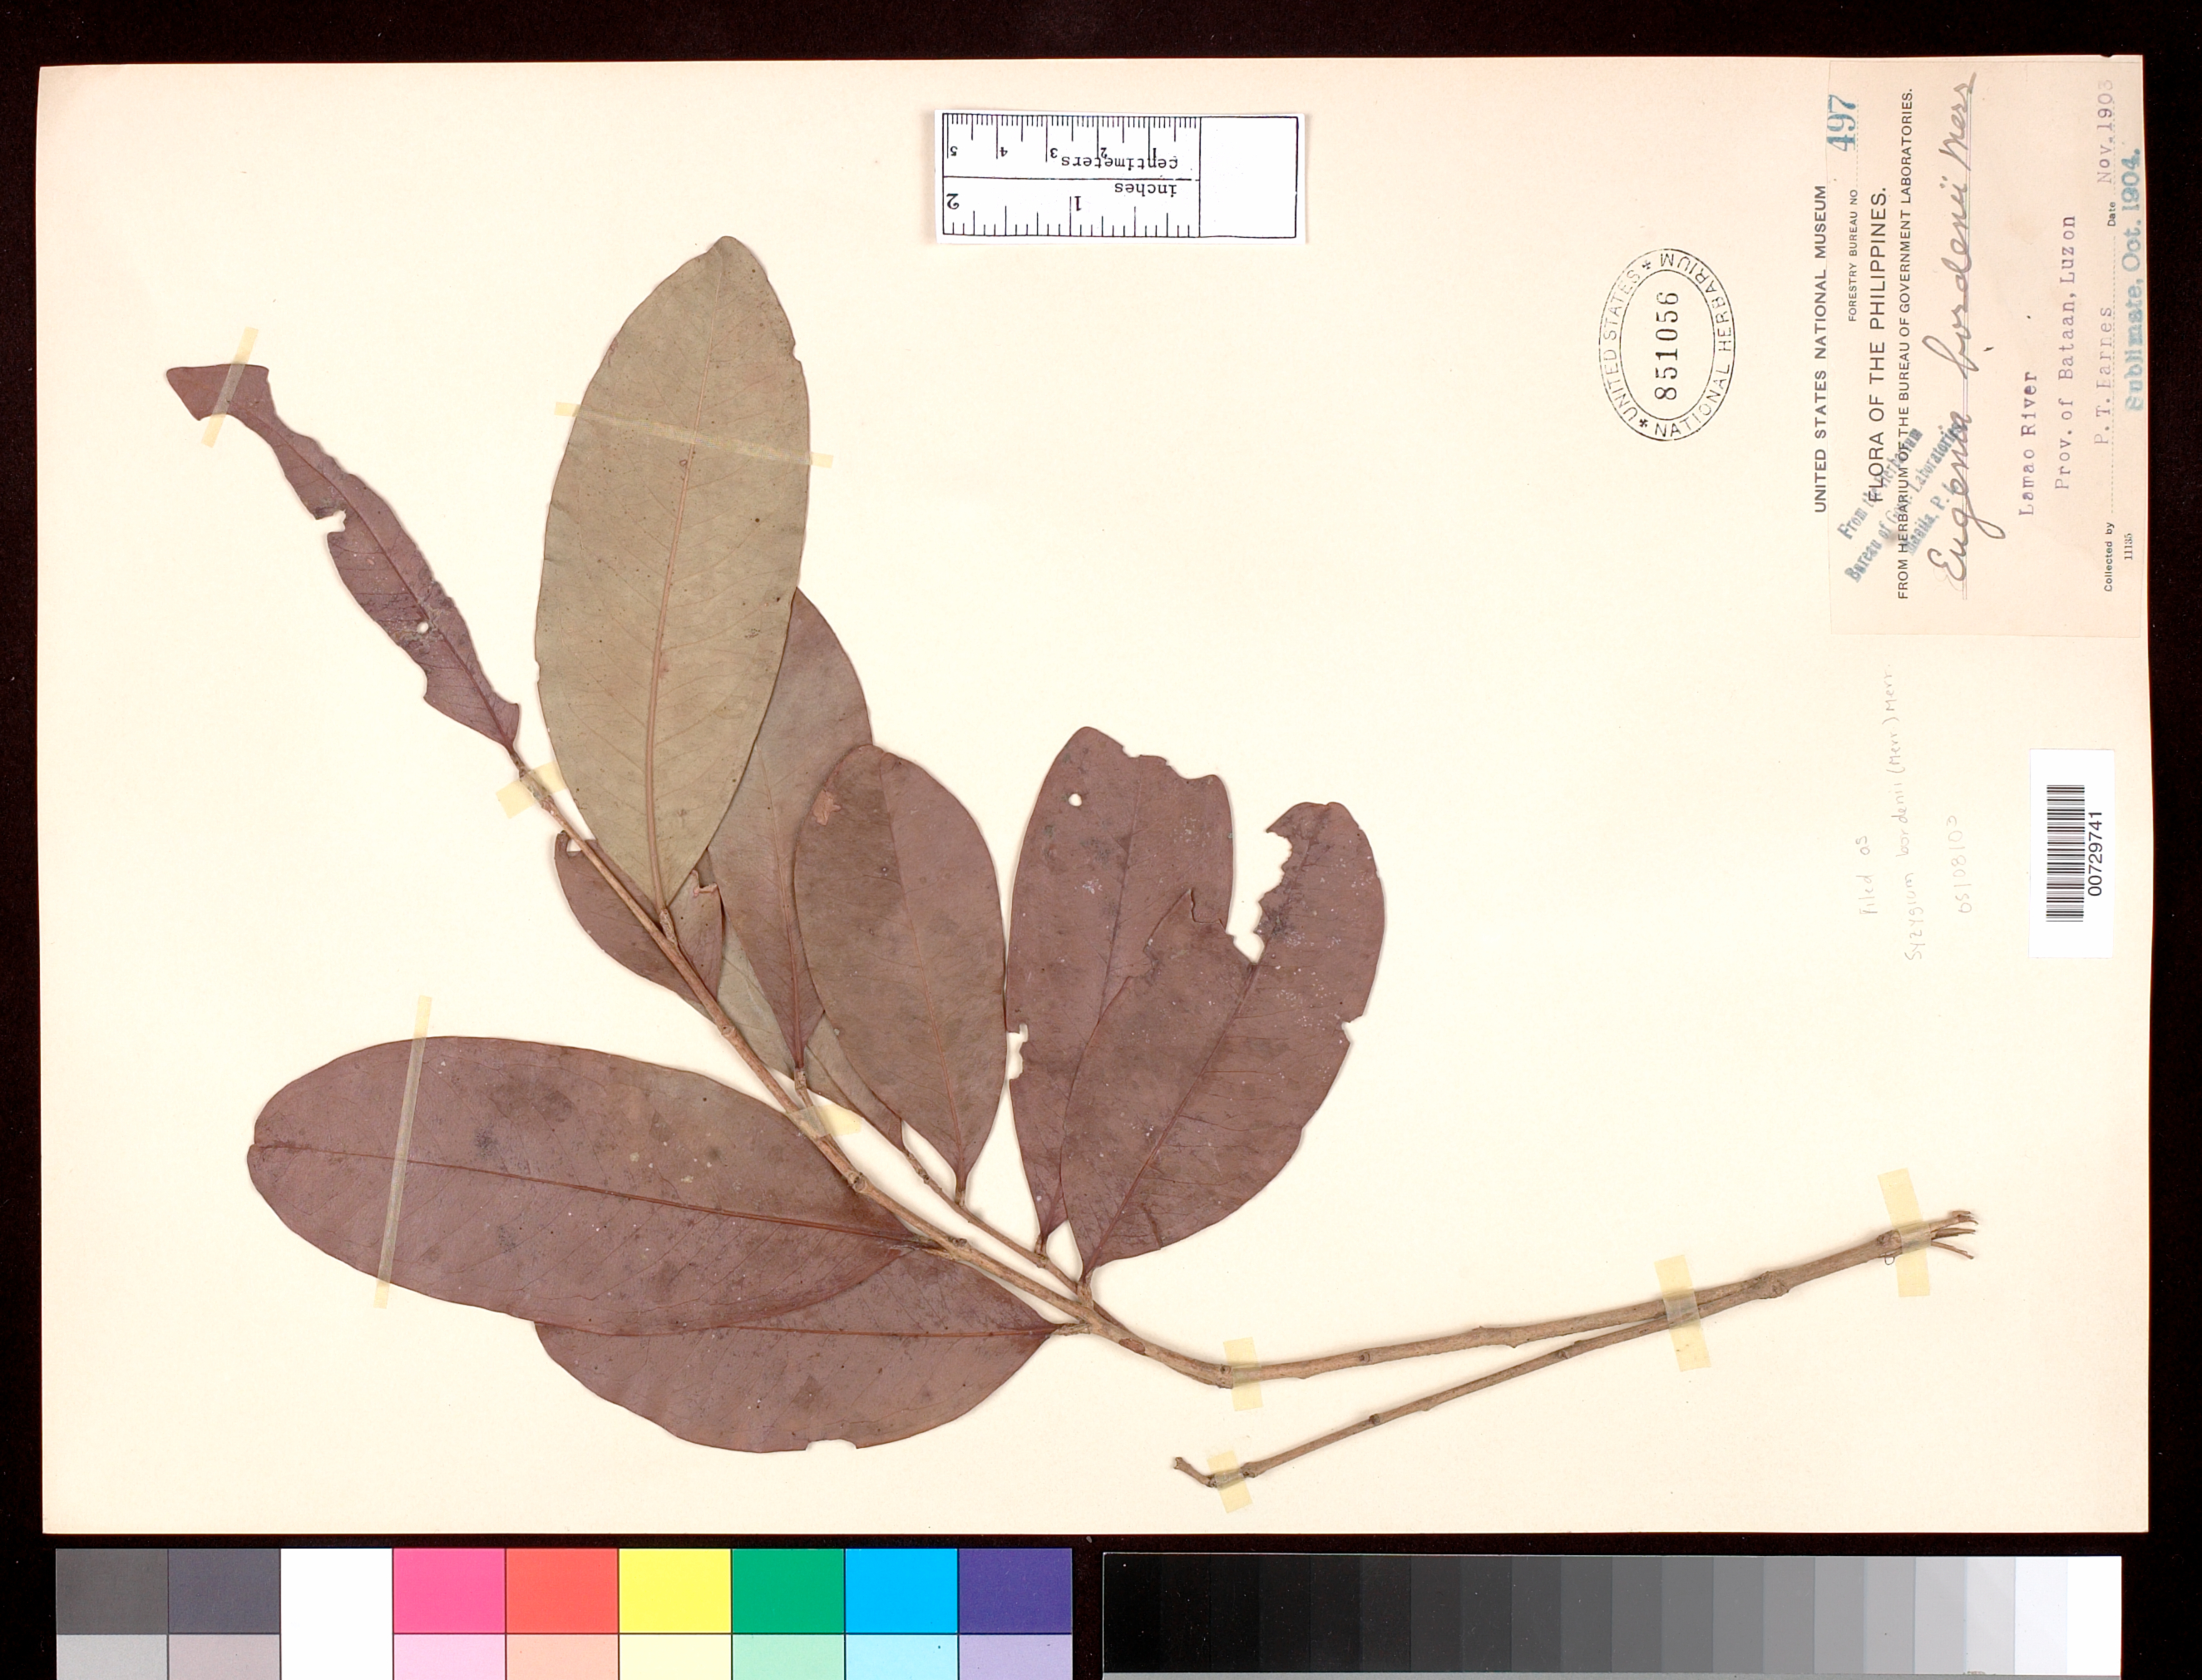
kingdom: Plantae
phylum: Tracheophyta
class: Magnoliopsida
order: Myrtales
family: Myrtaceae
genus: Syzygium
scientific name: Syzygium bordenii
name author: (Merr.) Merr.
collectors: P. T. Earnes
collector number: For. Bur. 497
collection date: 1903-11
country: Philippines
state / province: Central Luzon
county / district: Baatan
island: Luzon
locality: Lamao River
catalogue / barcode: US 851056